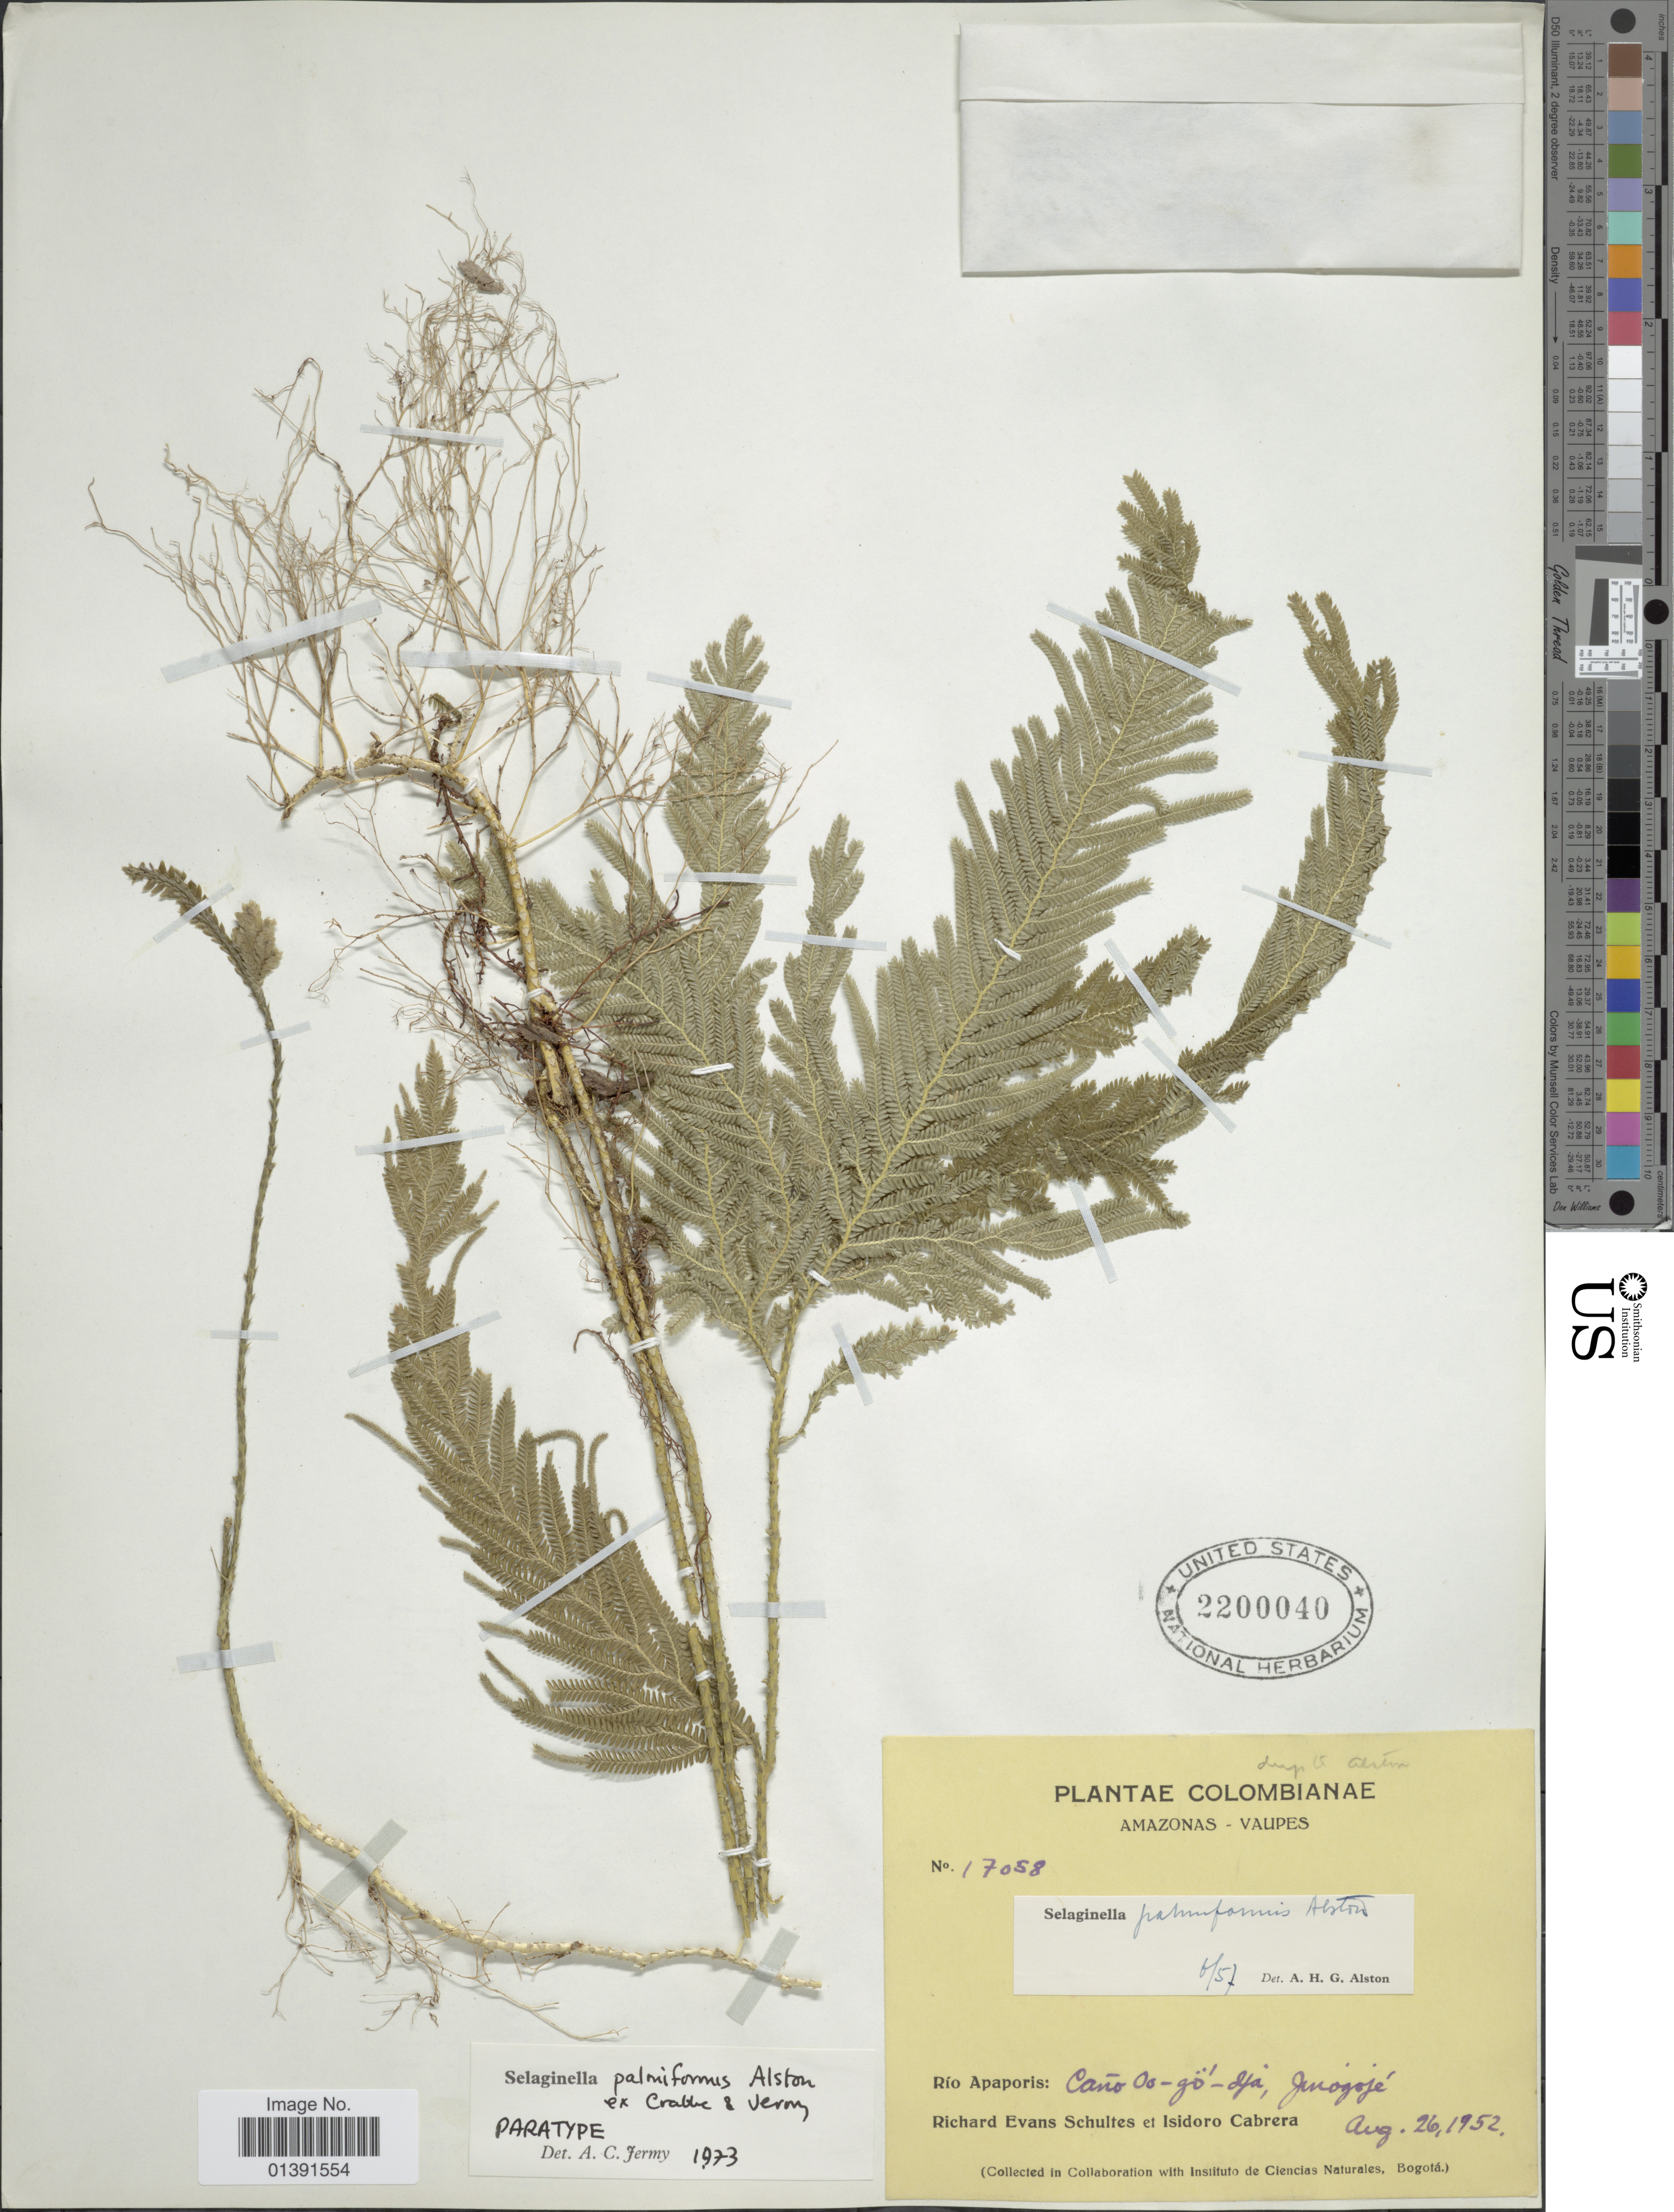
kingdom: Plantae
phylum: Tracheophyta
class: Lycopodiopsida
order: Selaginellales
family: Selaginellaceae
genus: Selaginella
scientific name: Selaginella palmiformis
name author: Alston ex Crabbe & Jermy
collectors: R. E. Schultes & I. Cabrera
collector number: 17058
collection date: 1952-08-26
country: Colombia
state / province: Vaupés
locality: Amazonas, Rio Apaporis: Cano Oo-go-dja, Junogojé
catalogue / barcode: US 2200040